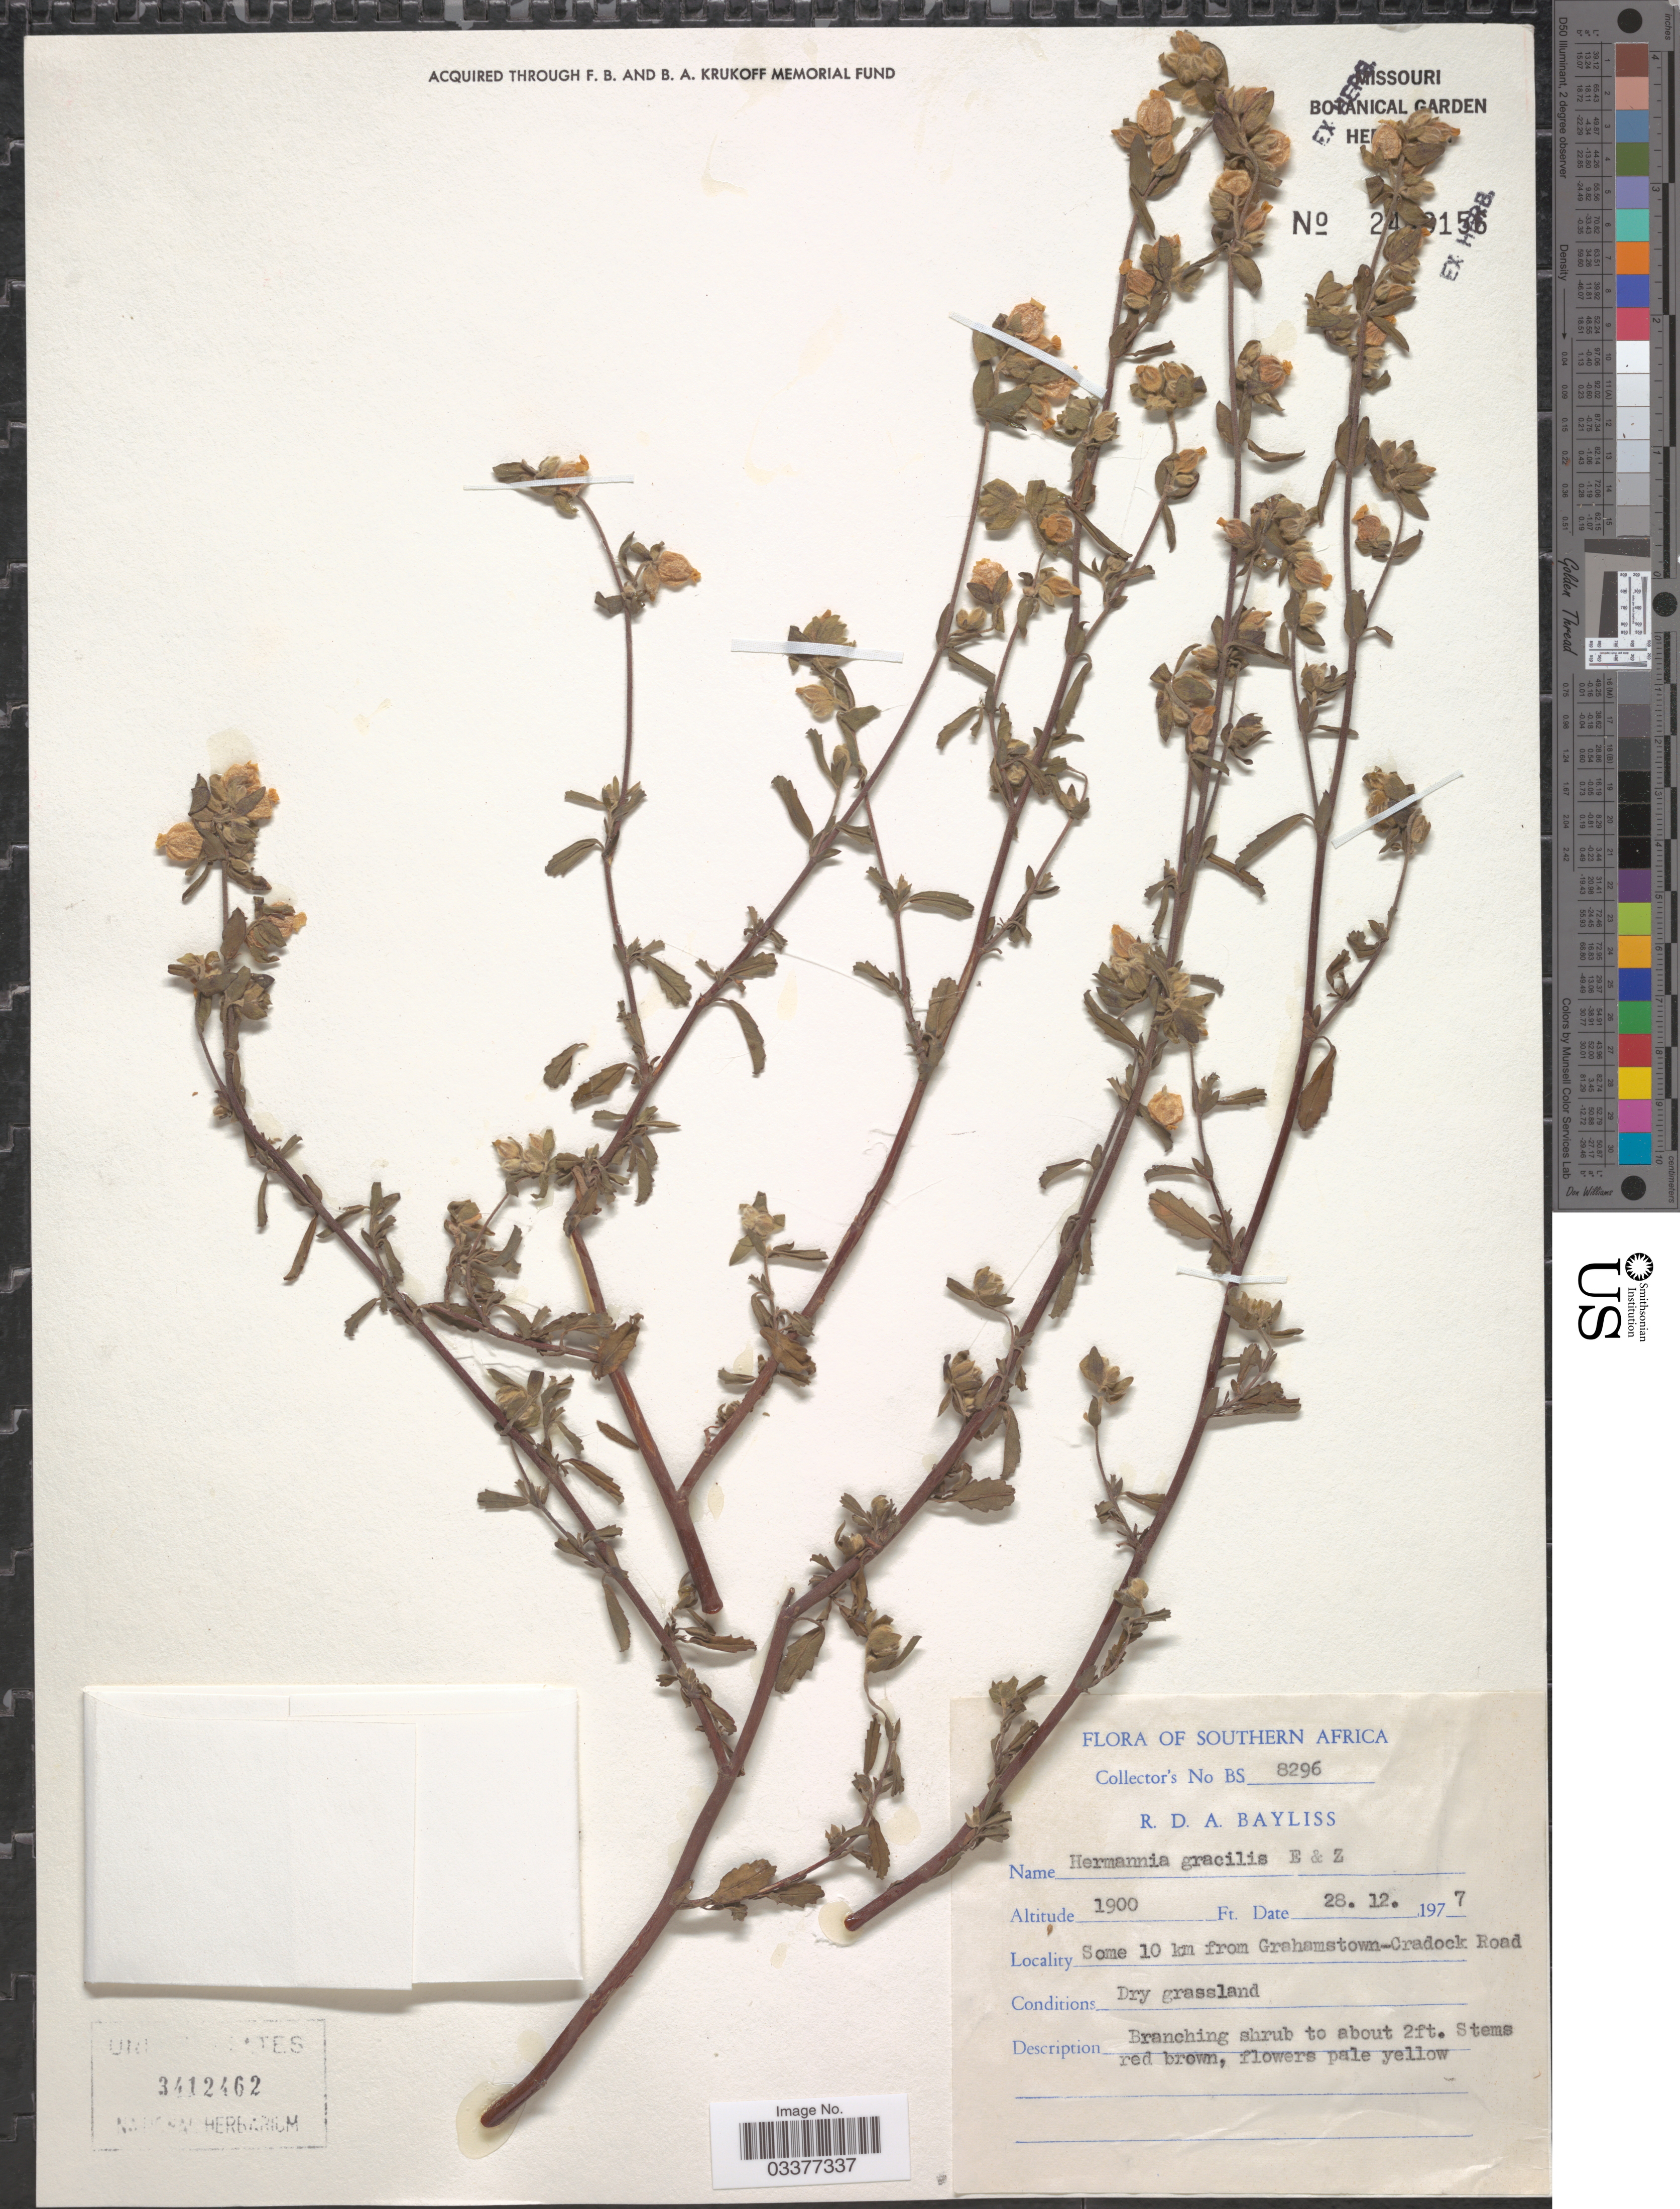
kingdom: Plantae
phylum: Tracheophyta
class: Magnoliopsida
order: Malvales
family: Malvaceae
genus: Hermannia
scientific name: Hermannia gracilis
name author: Eckl. & Zeyh.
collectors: R. Bayliss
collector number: BS8296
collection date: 1977-12-28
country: South Africa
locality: Southern Africa. Some 10 km from Grahamstown-Cradock Road.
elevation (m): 579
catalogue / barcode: US 3412462